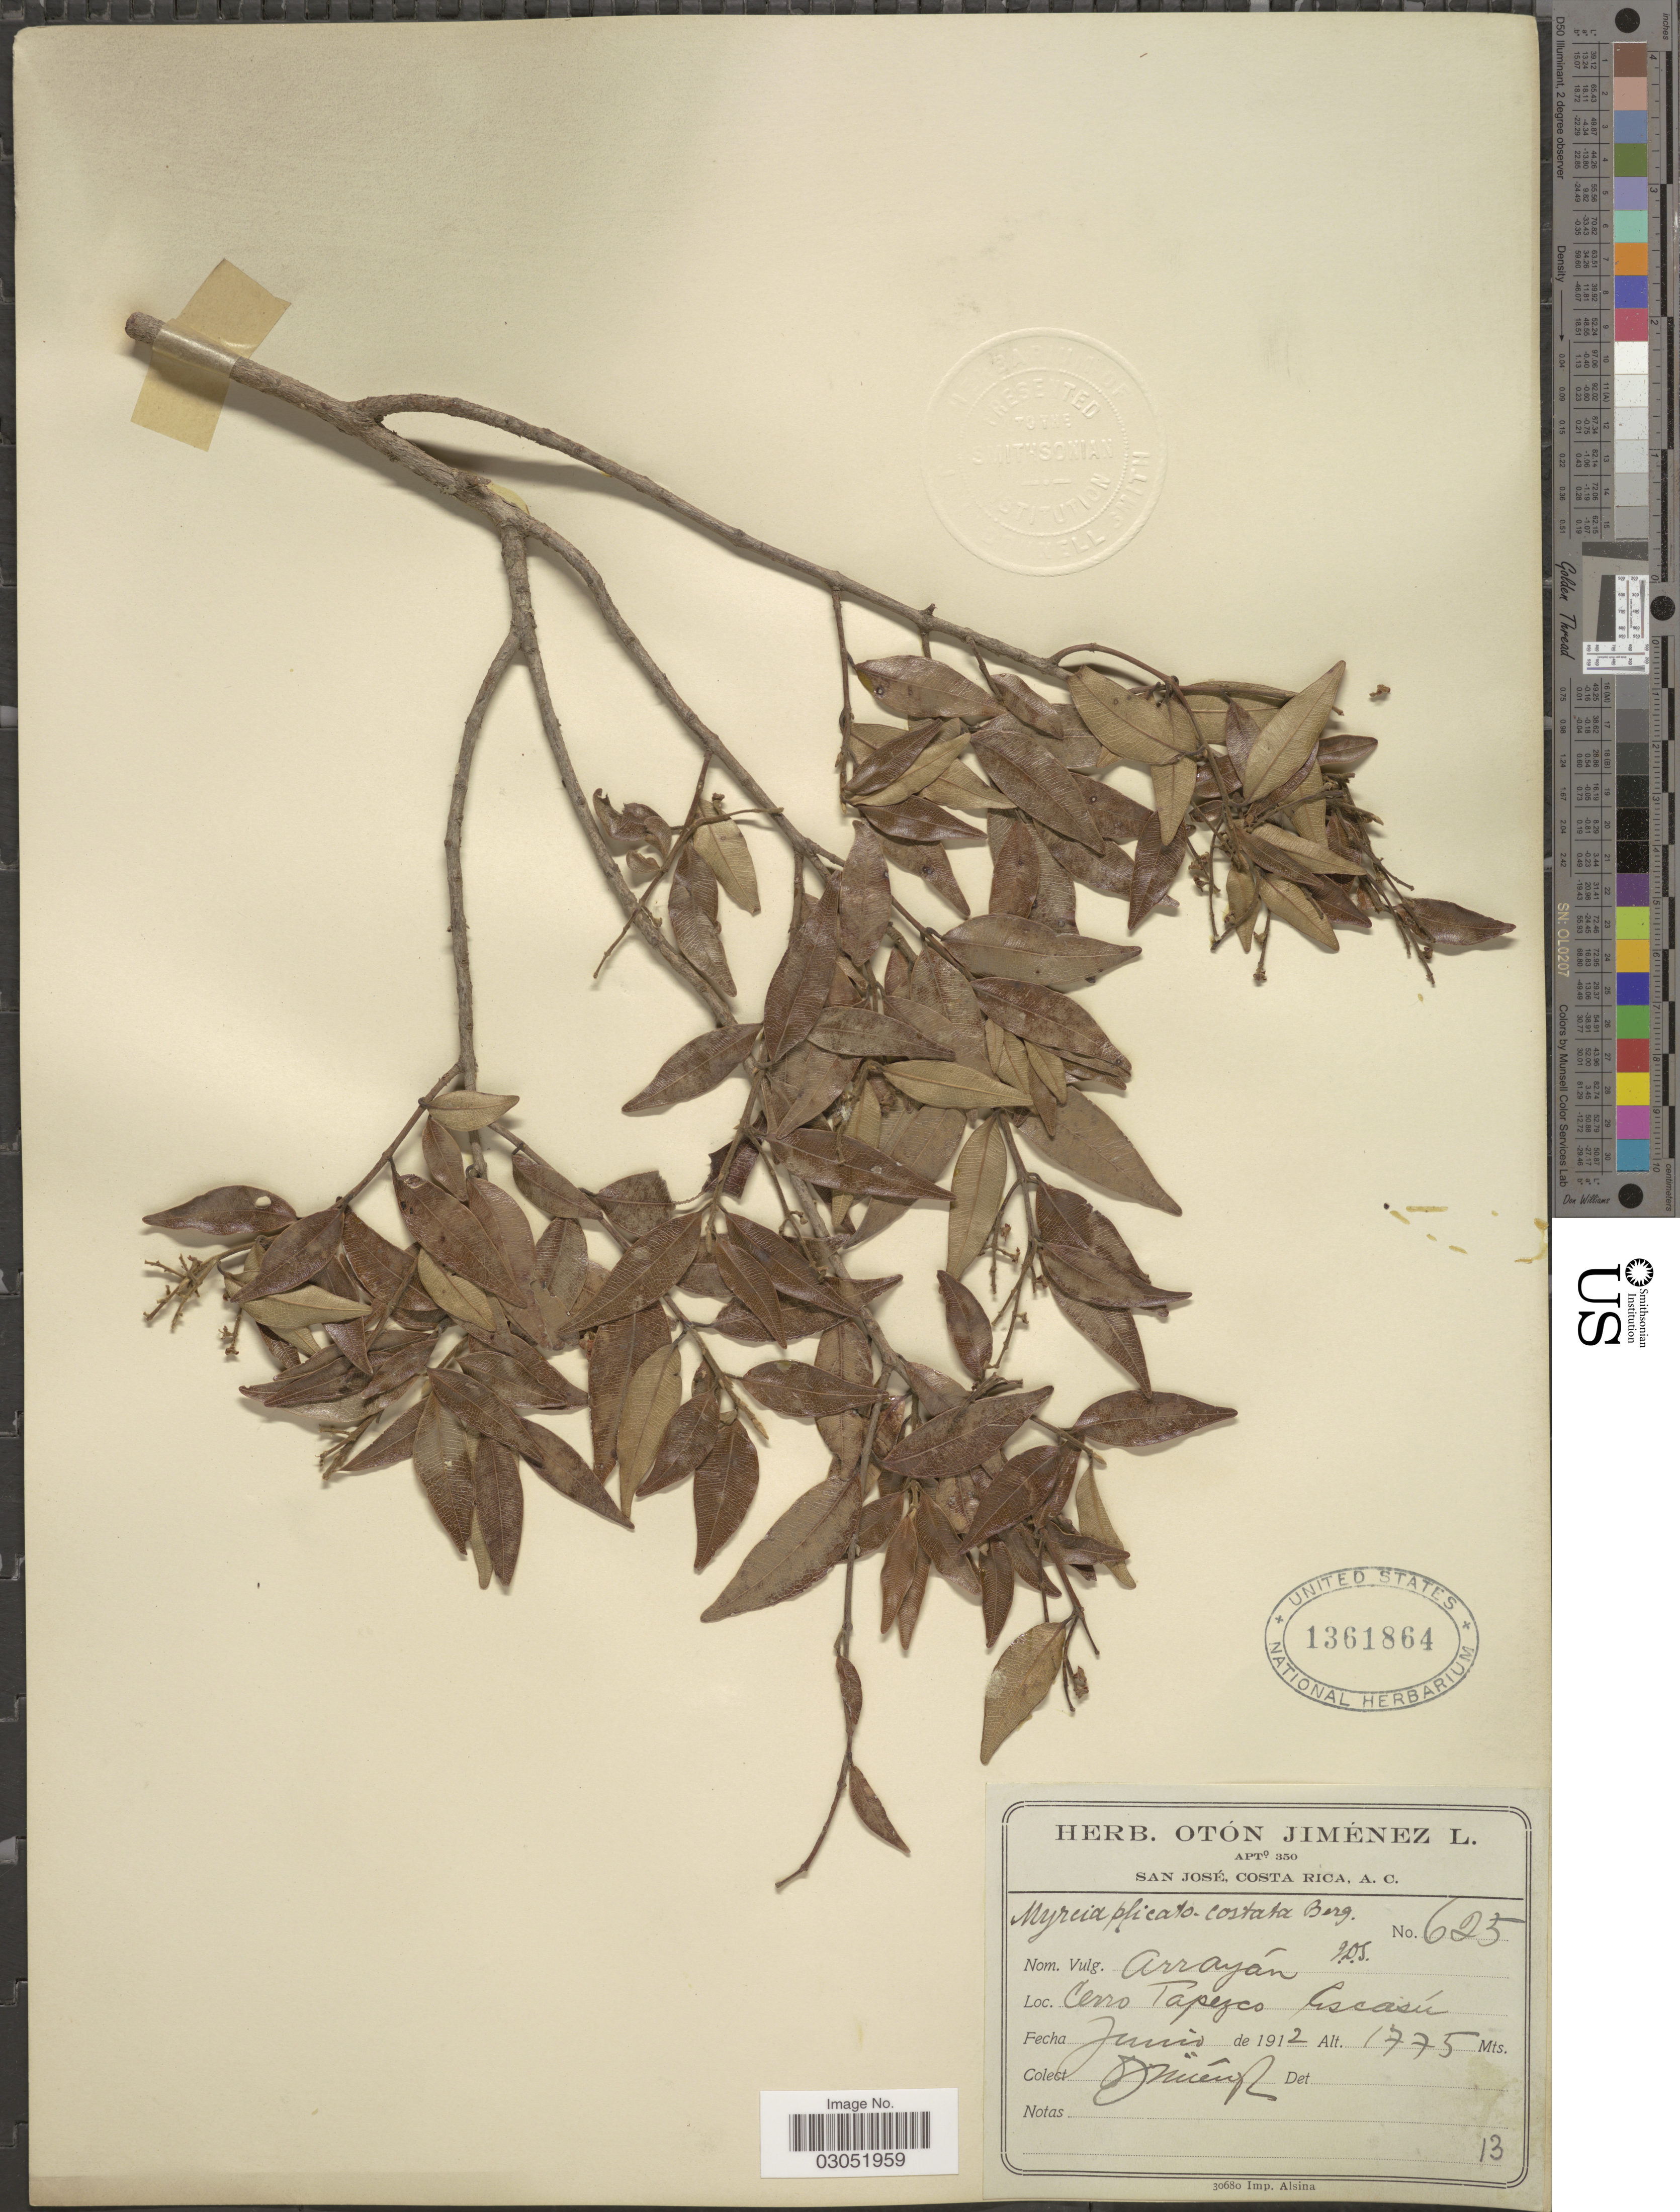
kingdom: Plantae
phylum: Tracheophyta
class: Magnoliopsida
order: Myrtales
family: Myrtaceae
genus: Myrcia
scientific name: Myrcia splendens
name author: (Sw.) DC.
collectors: O. Jiménez L.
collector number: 625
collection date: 1912-06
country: Costa Rica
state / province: San José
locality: Cerro Tapezco Escasú.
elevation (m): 1775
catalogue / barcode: US 1361864